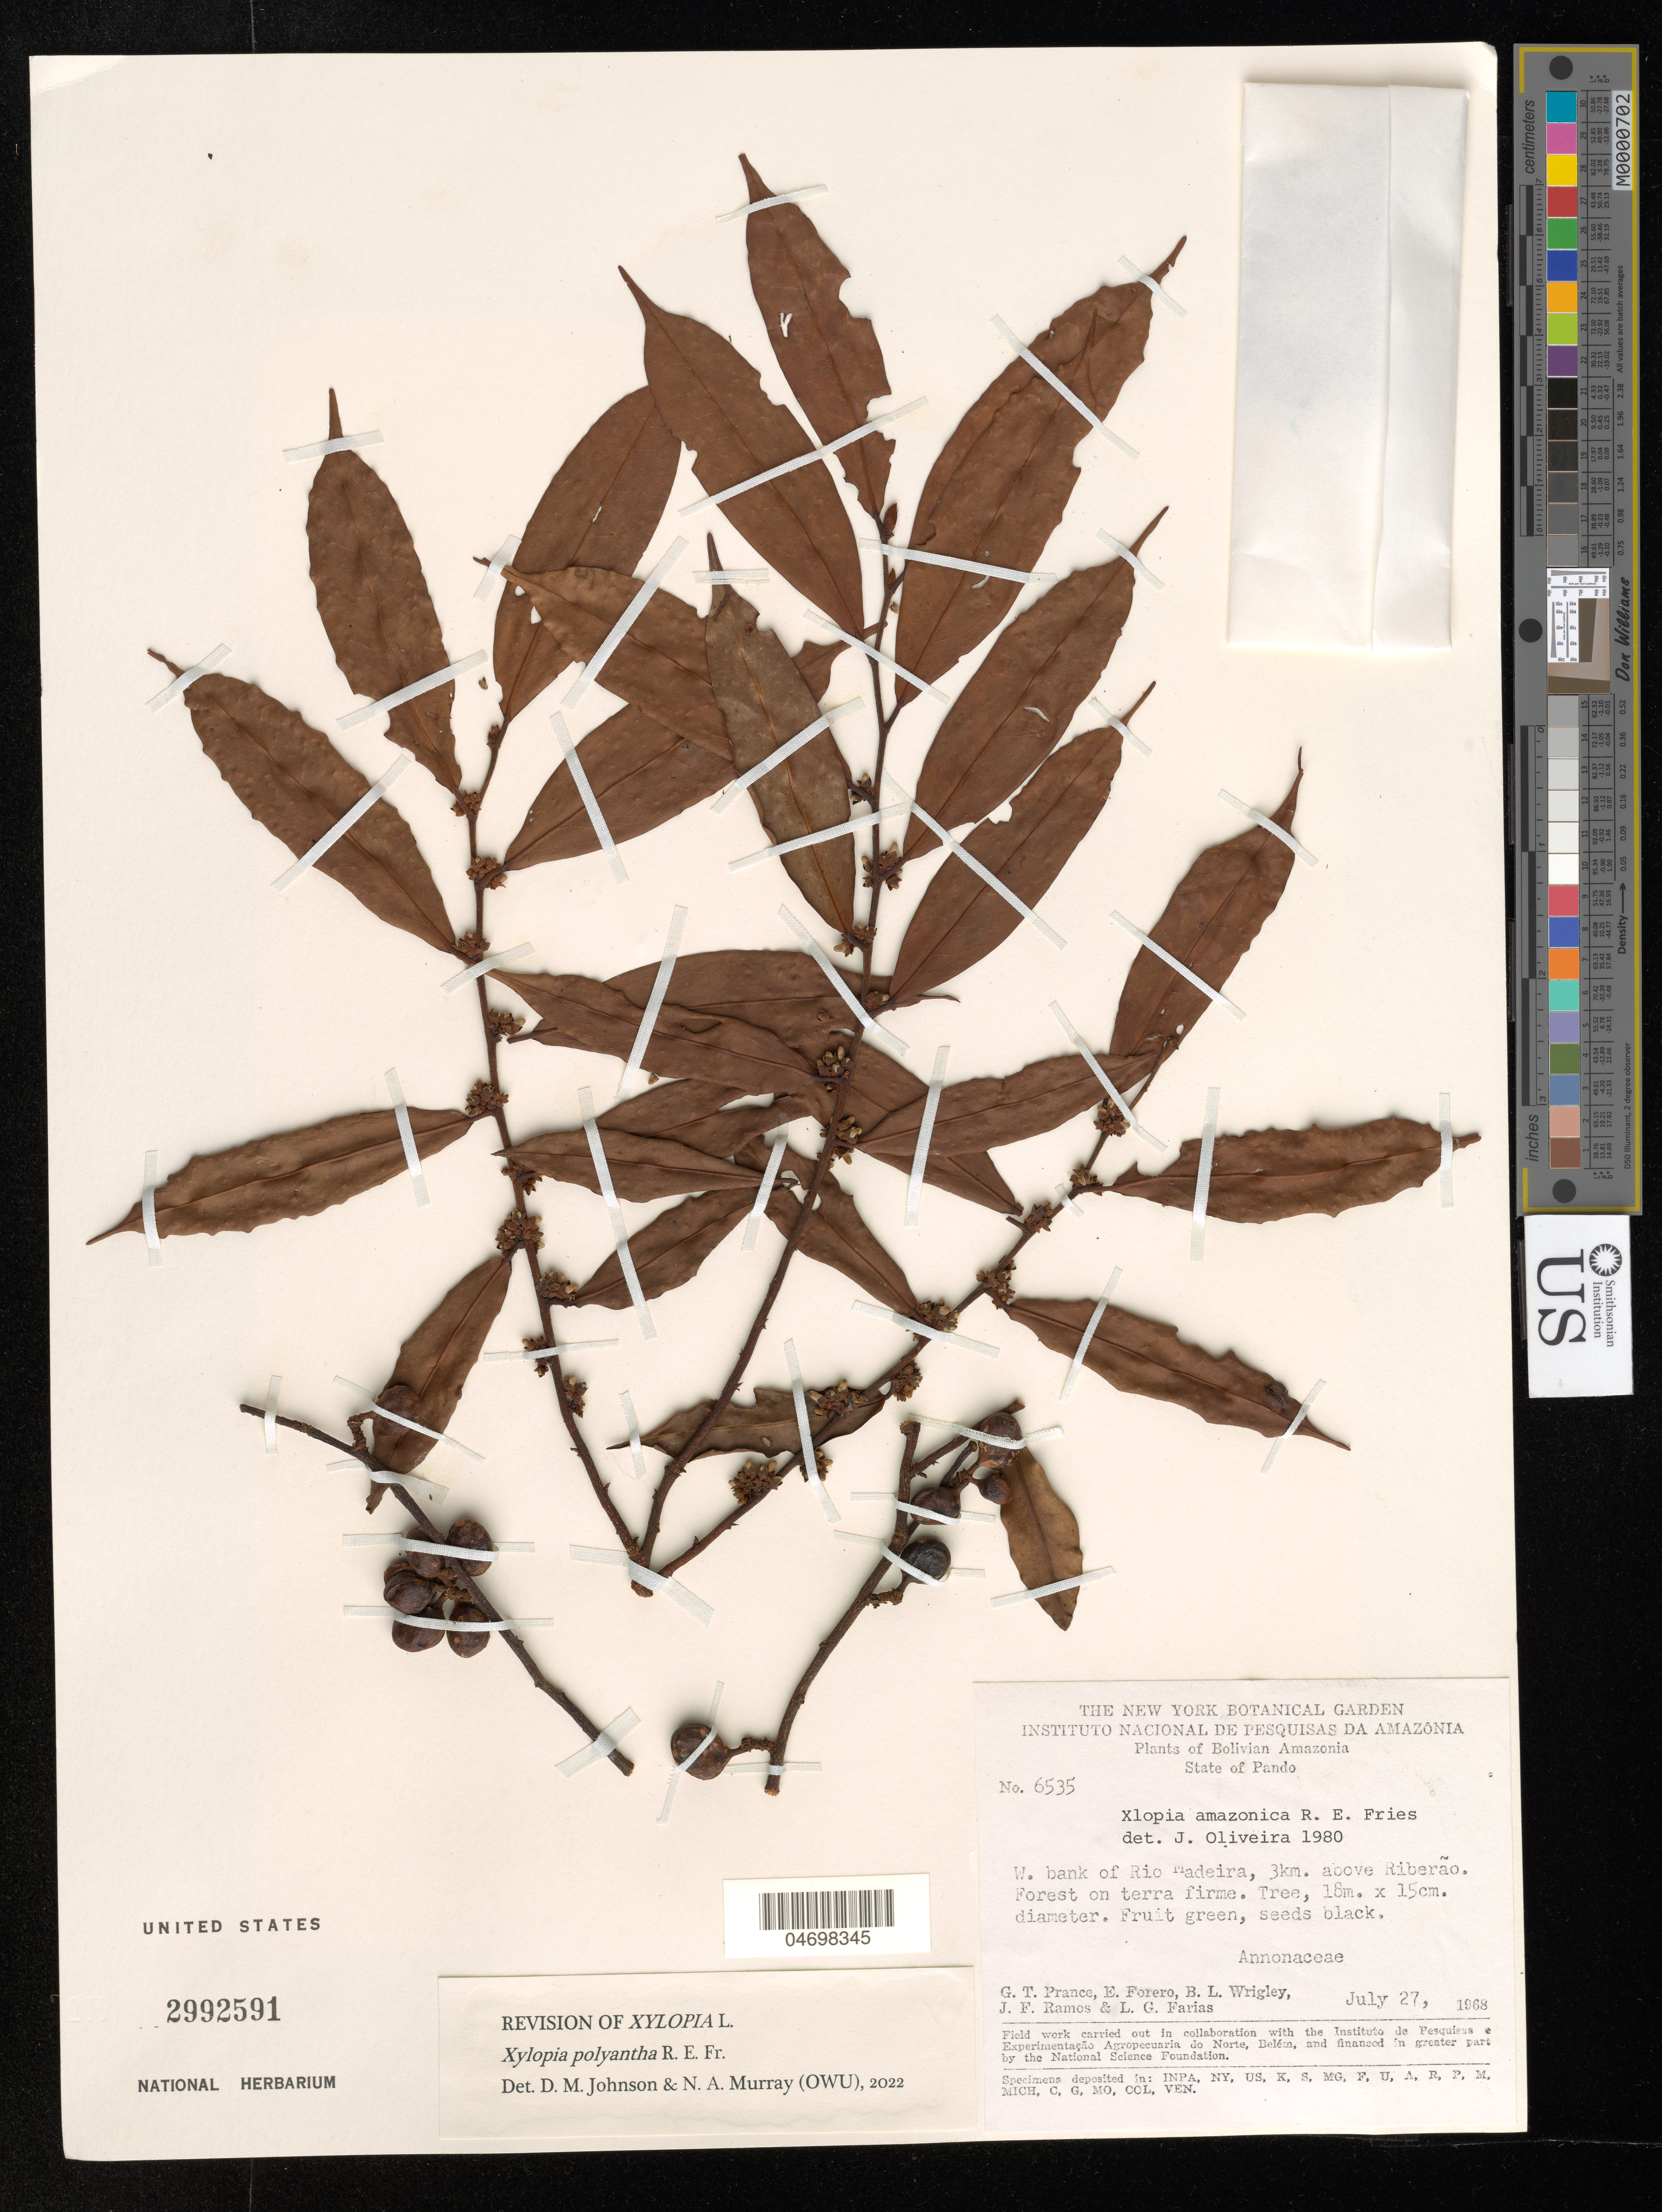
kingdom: Plantae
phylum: Tracheophyta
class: Magnoliopsida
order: Magnoliales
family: Annonaceae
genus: Xylopia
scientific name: Xylopia polyantha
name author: R.E. Fr.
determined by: Johnson, D. M.; Murray, N. A.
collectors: G. T. Prance, E. Forero, B. L. Wrigley, J. F. Ramos & L. G. Farias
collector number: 6535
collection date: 1968-07-27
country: Brazil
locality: Pando. W bank of Rio Madeira, 3 km above Ribeirão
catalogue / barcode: US 2992591